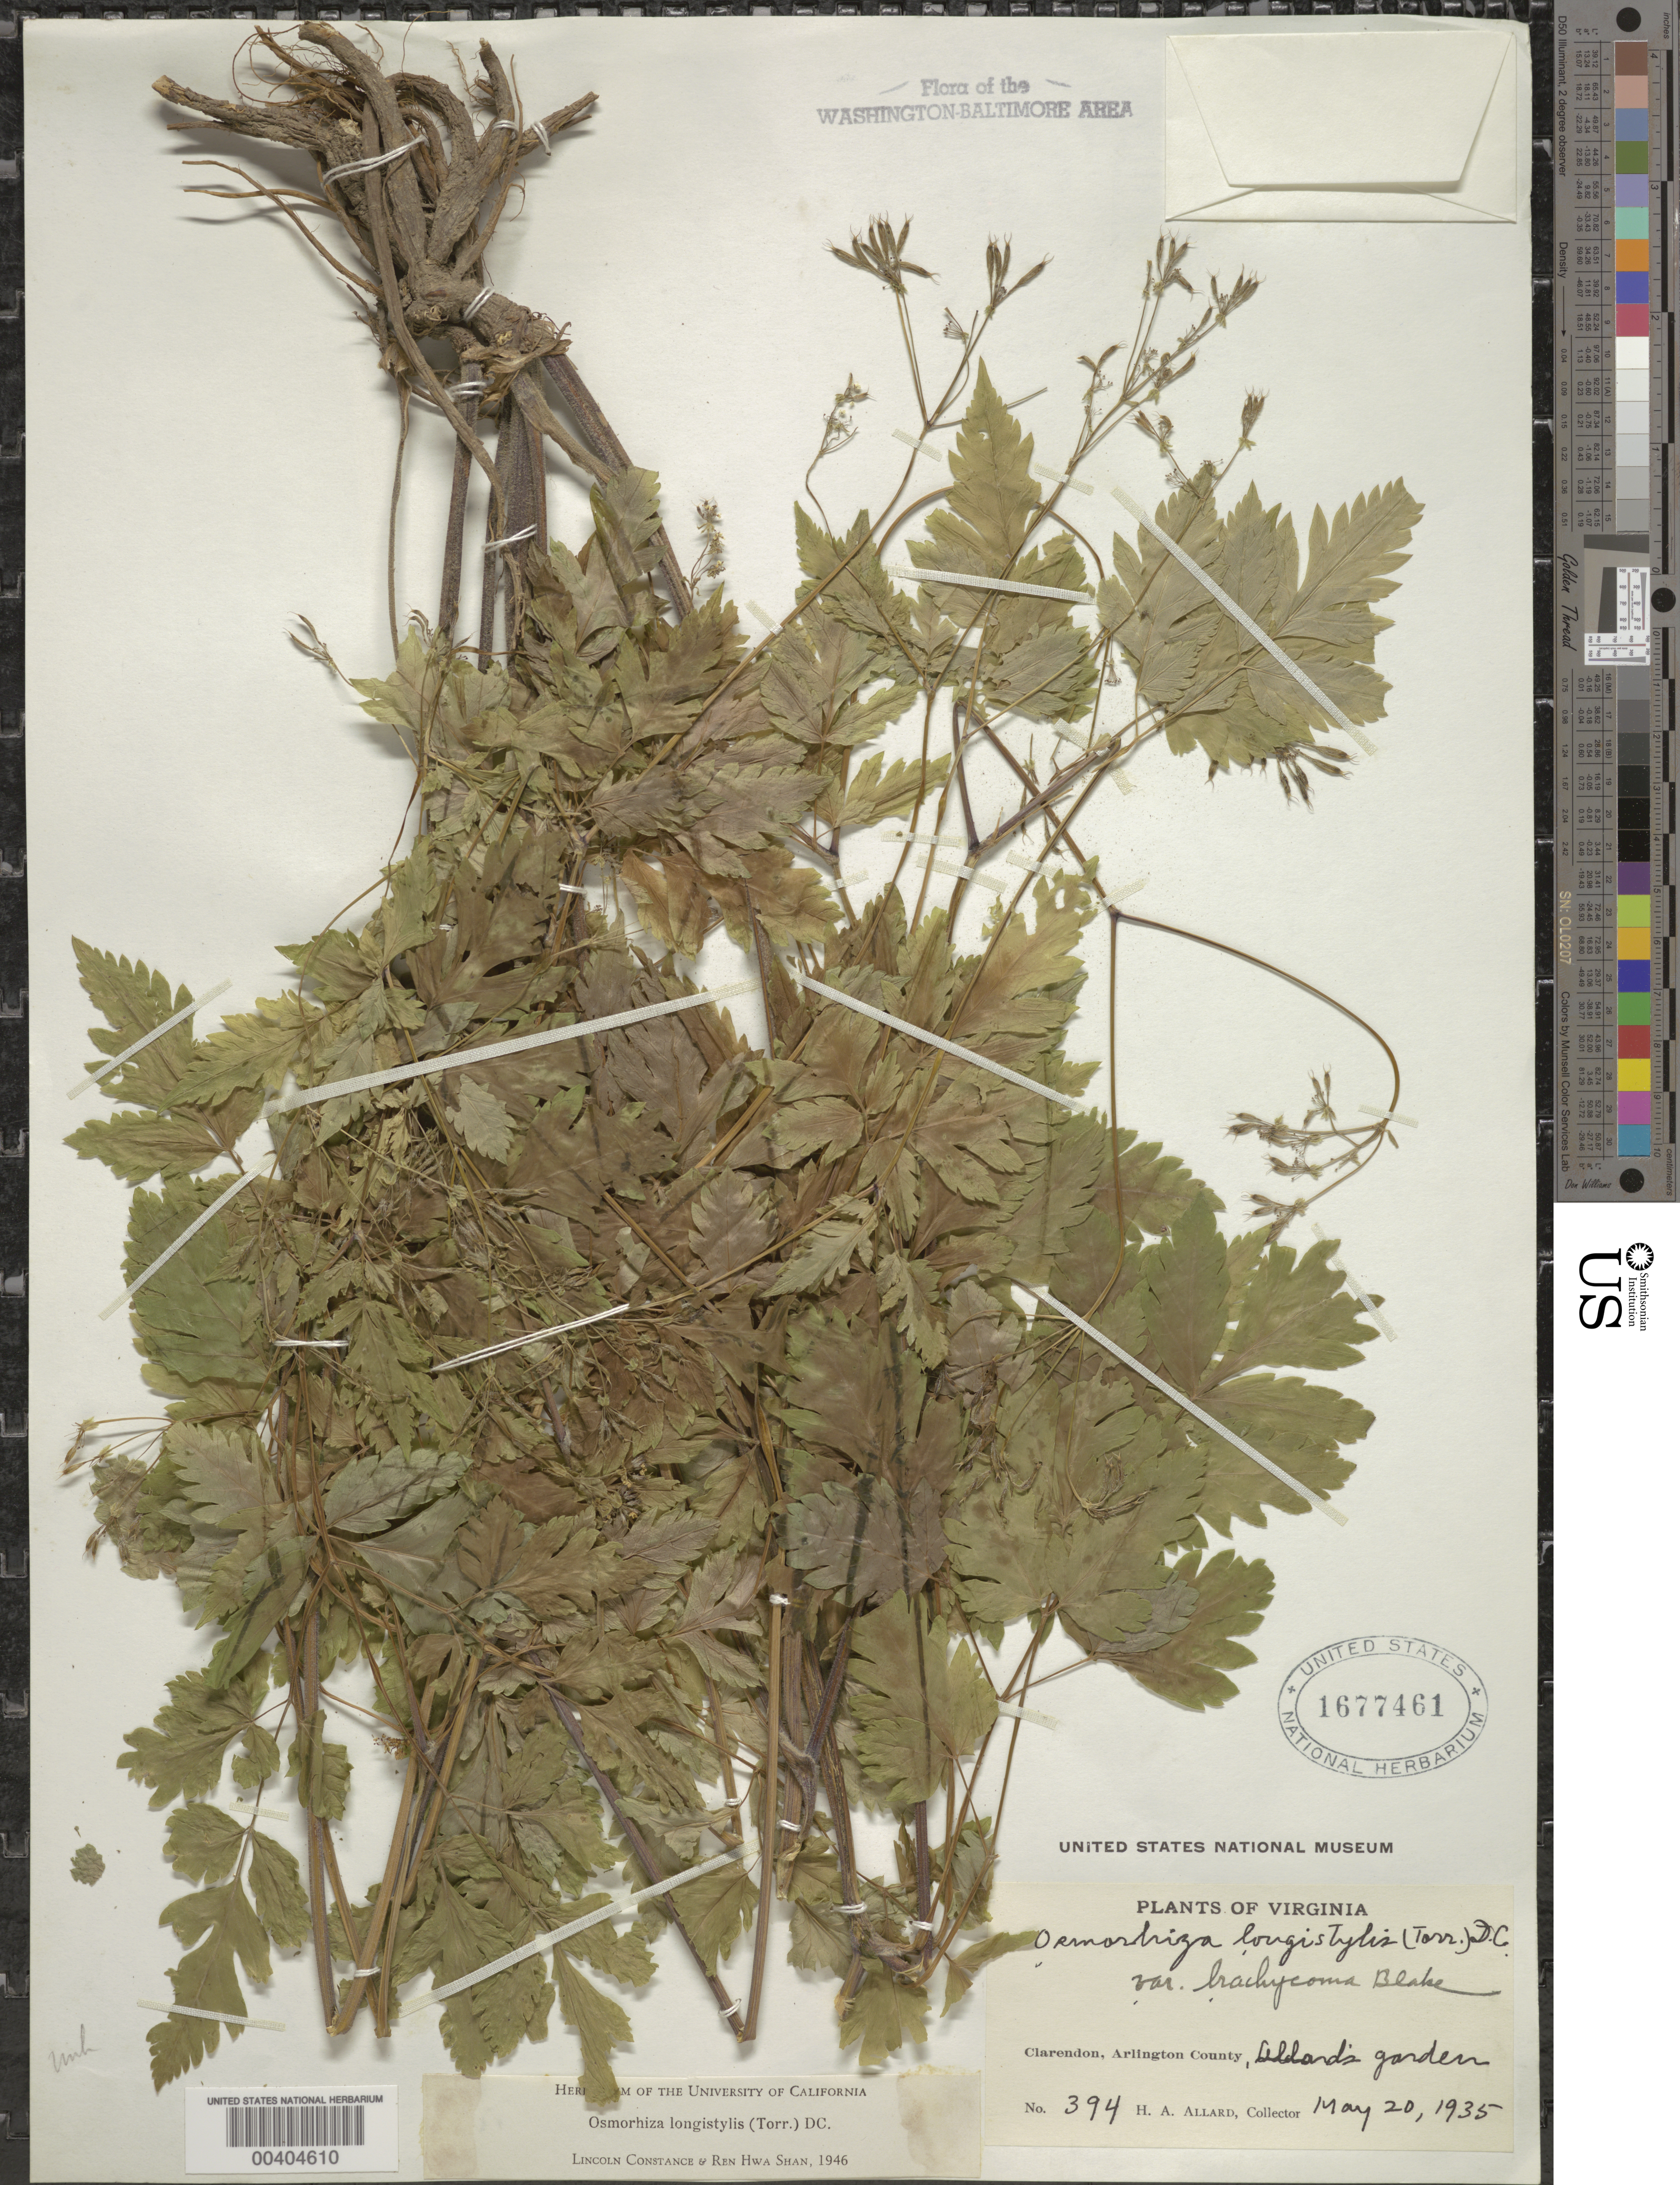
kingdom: Plantae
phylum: Tracheophyta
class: Magnoliopsida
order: Apiales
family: Apiaceae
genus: Osmorhiza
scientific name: Osmorhiza longistylis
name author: (Torr.) DC.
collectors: H. A. Allard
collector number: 394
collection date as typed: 20 May 1935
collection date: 1935-05-20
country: United States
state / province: Virginia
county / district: Arlington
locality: Allards garden, Clarendon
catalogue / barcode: US 1677461